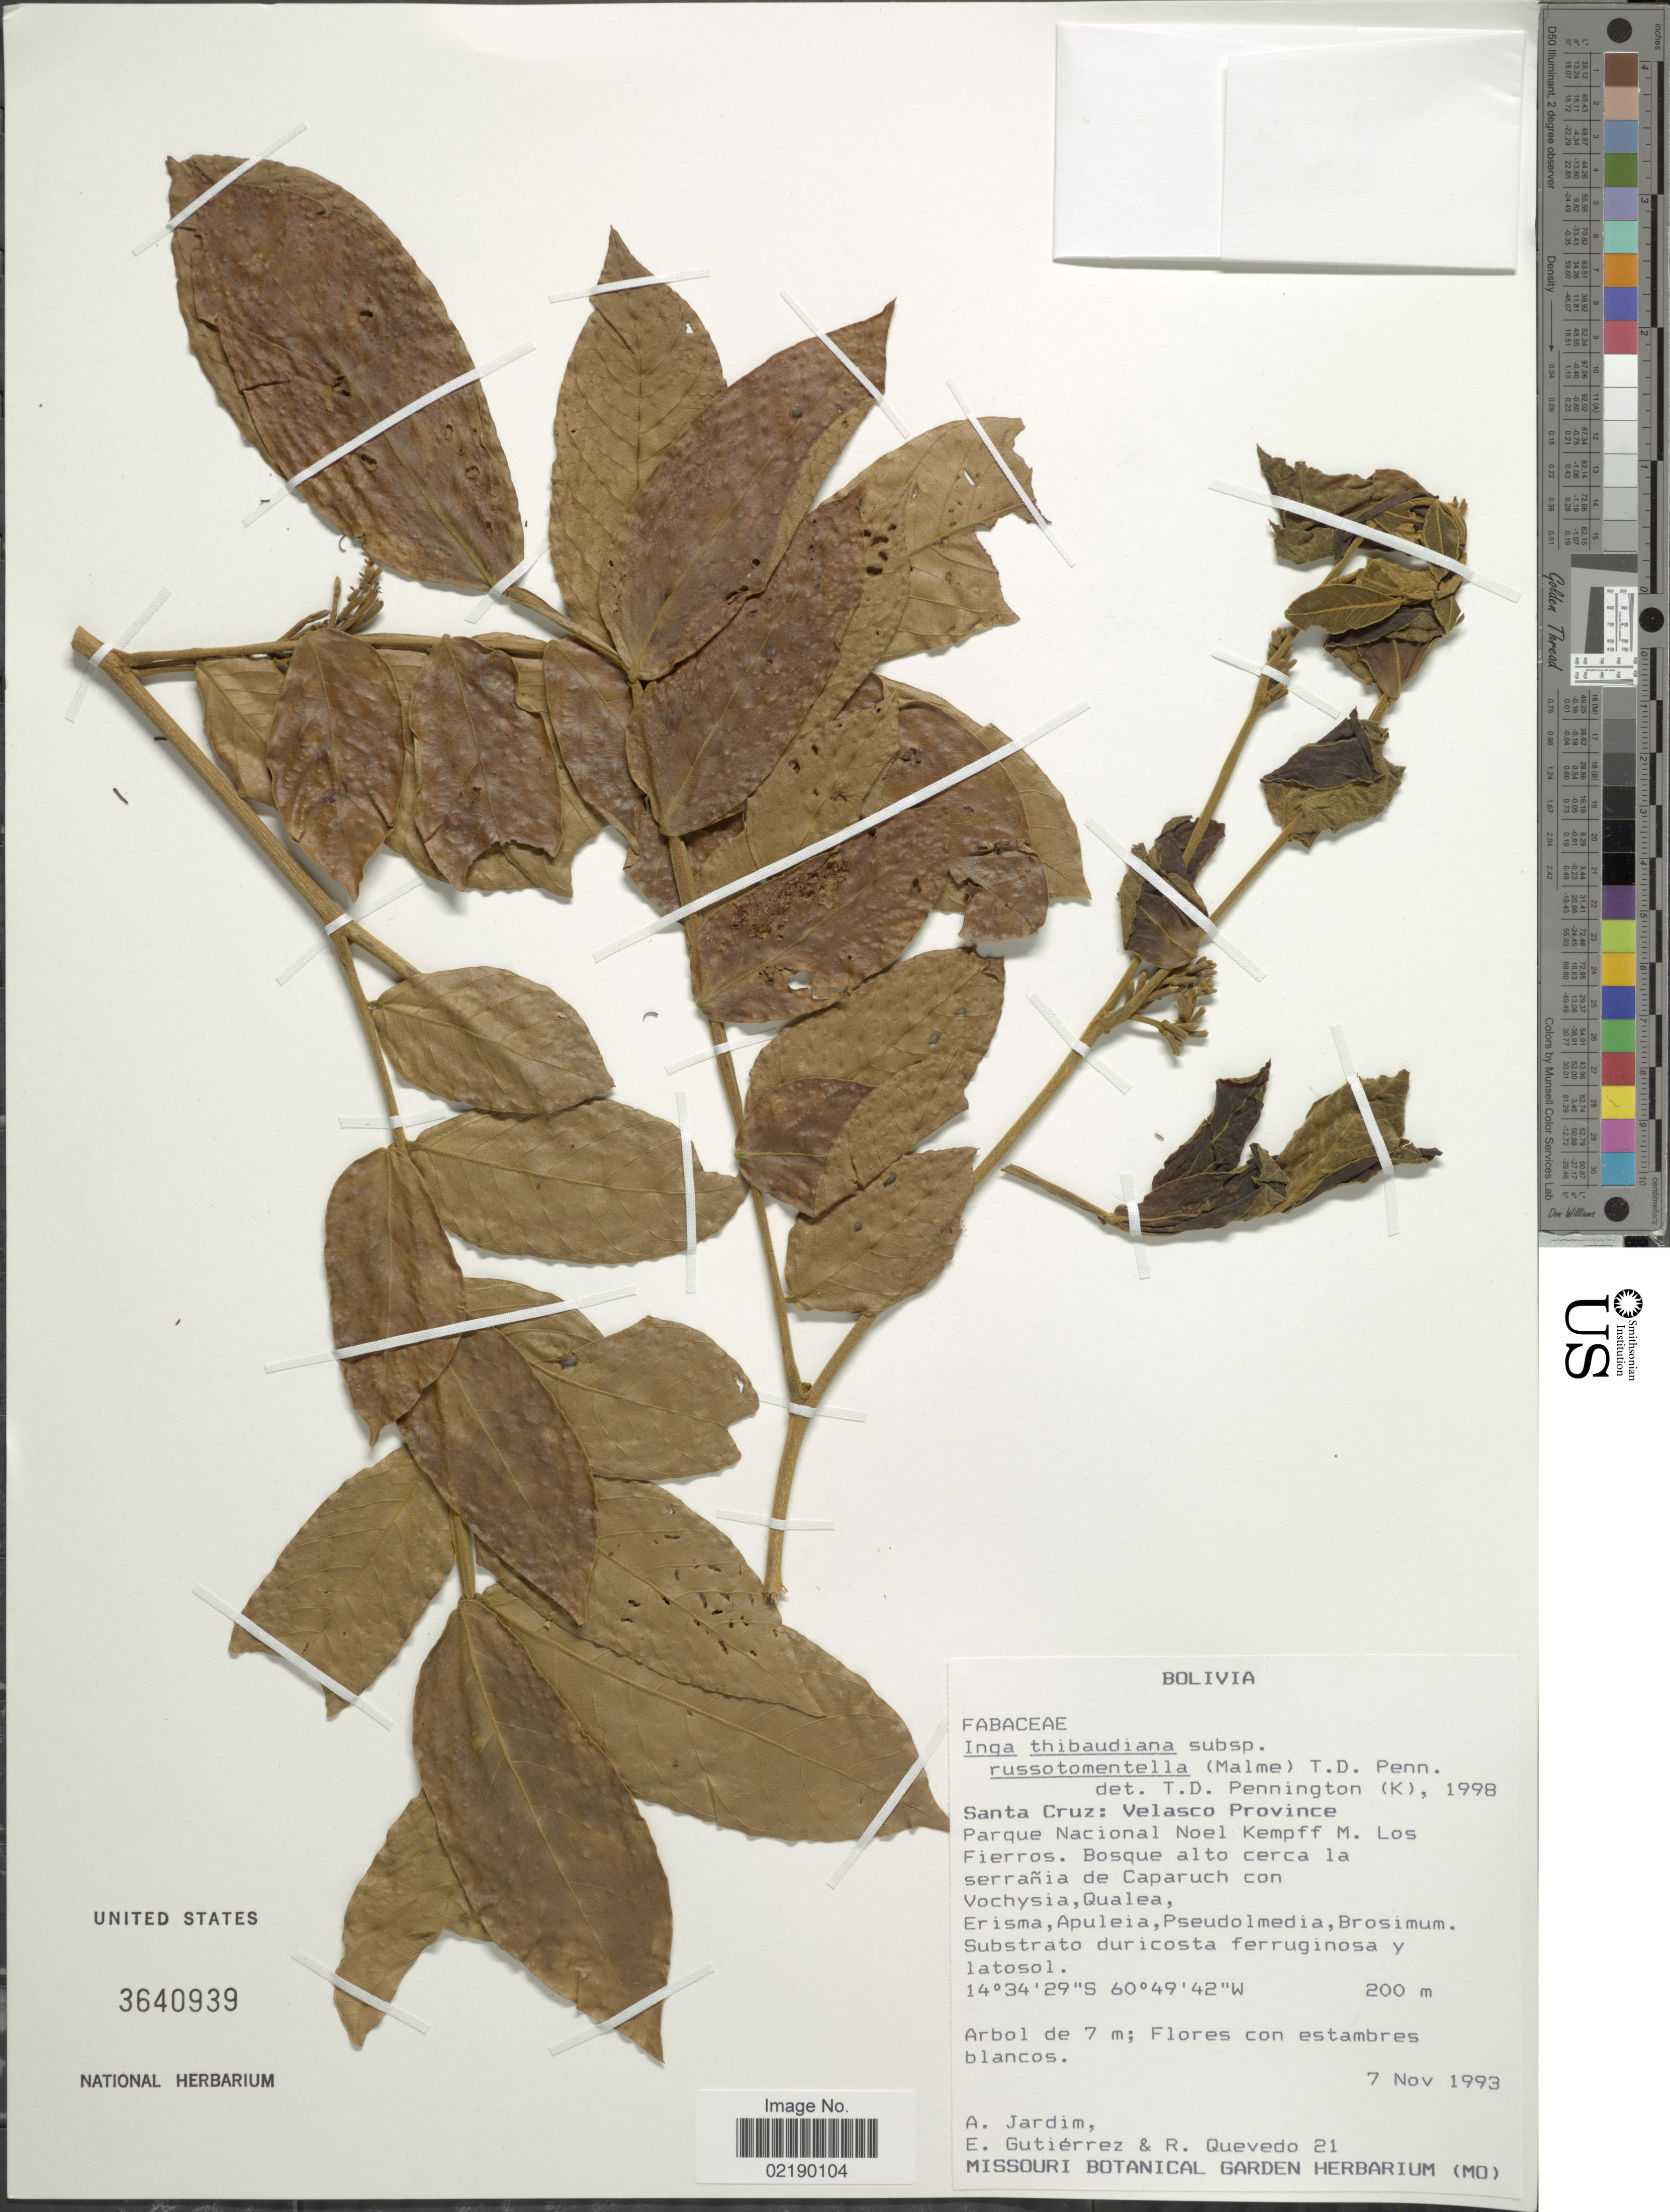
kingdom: Plantae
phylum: Tracheophyta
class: Magnoliopsida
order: Fabales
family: Fabaceae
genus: Inga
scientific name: Inga thibaudiana subsp. russotomentella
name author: (Malme) T.D. Penn.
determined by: Pennington, T. D., (K)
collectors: A. Jardim, E. Gutiérrez & R. Quevedo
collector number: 21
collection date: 1993-11-07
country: Bolivia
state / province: Santa Cruz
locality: Velasco Province, Parque Nacional Noel Kempff M. Los Fierros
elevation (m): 200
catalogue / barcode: US 3640939